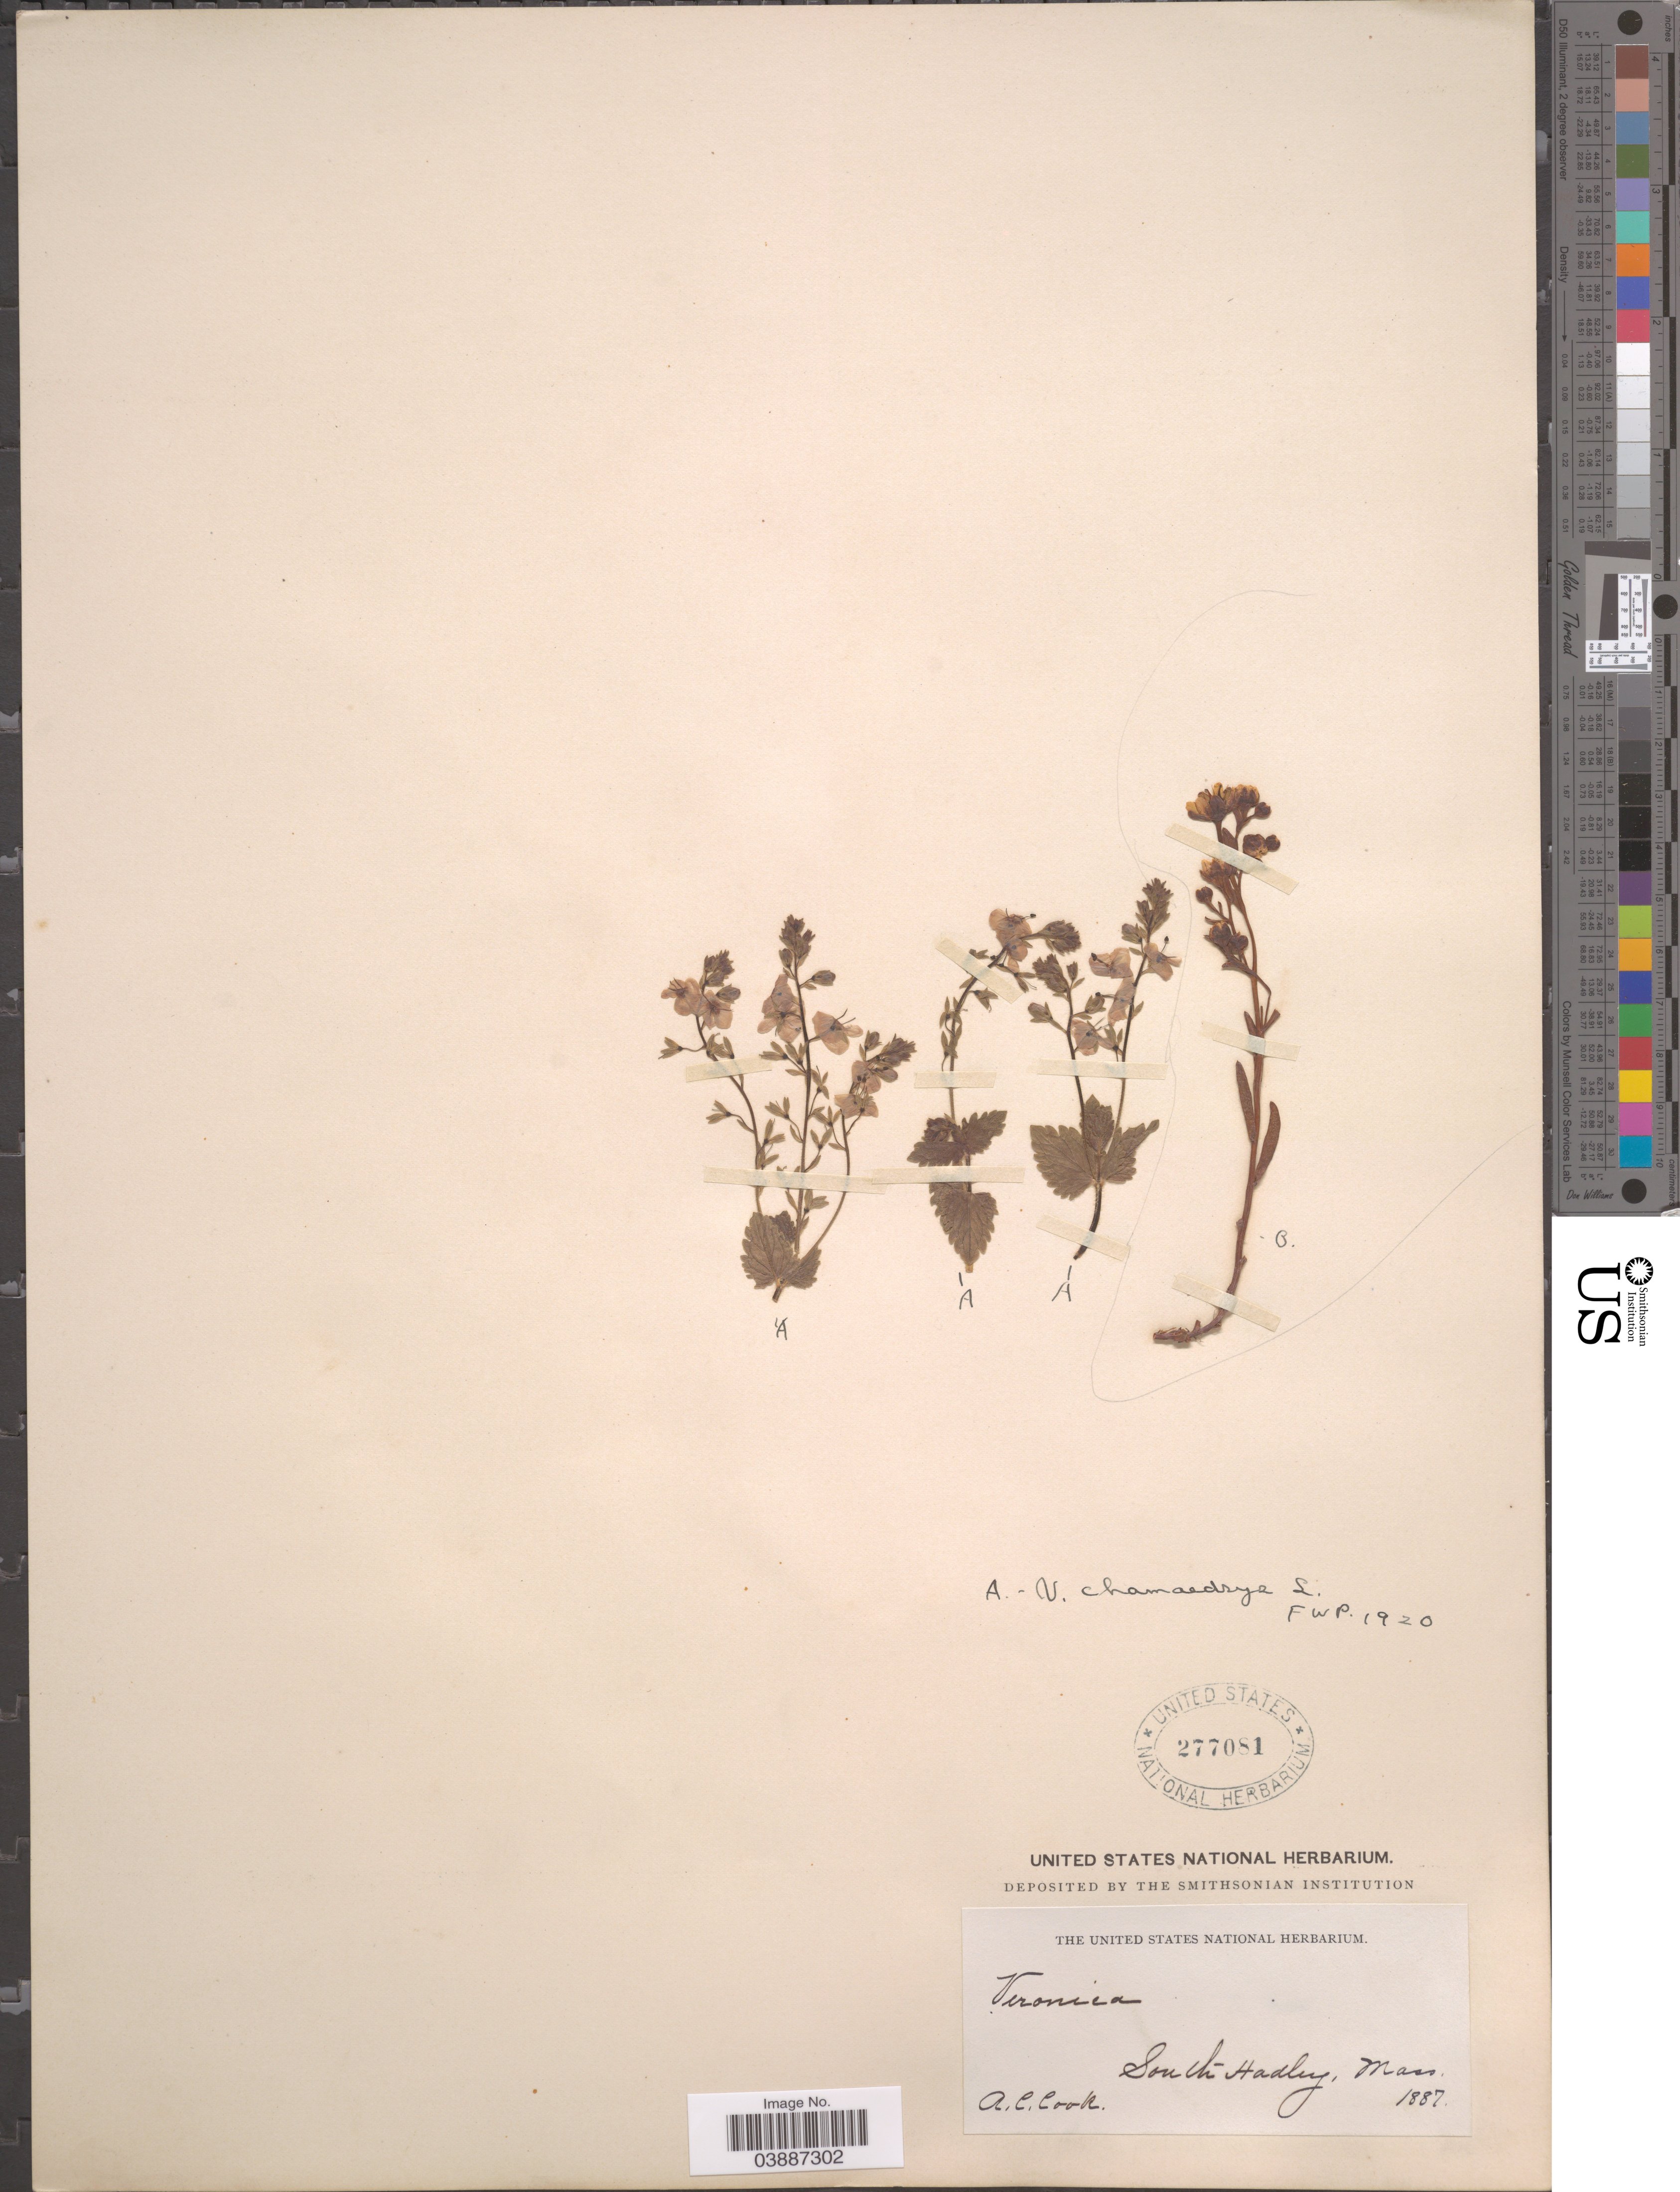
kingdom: Plantae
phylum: Tracheophyta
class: Magnoliopsida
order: Lamiales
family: Plantaginaceae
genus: Veronica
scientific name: Veronica chamaedrys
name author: L.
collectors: A. Cook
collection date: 1887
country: United States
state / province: Massachusetts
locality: South Hadley.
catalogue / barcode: US 277081